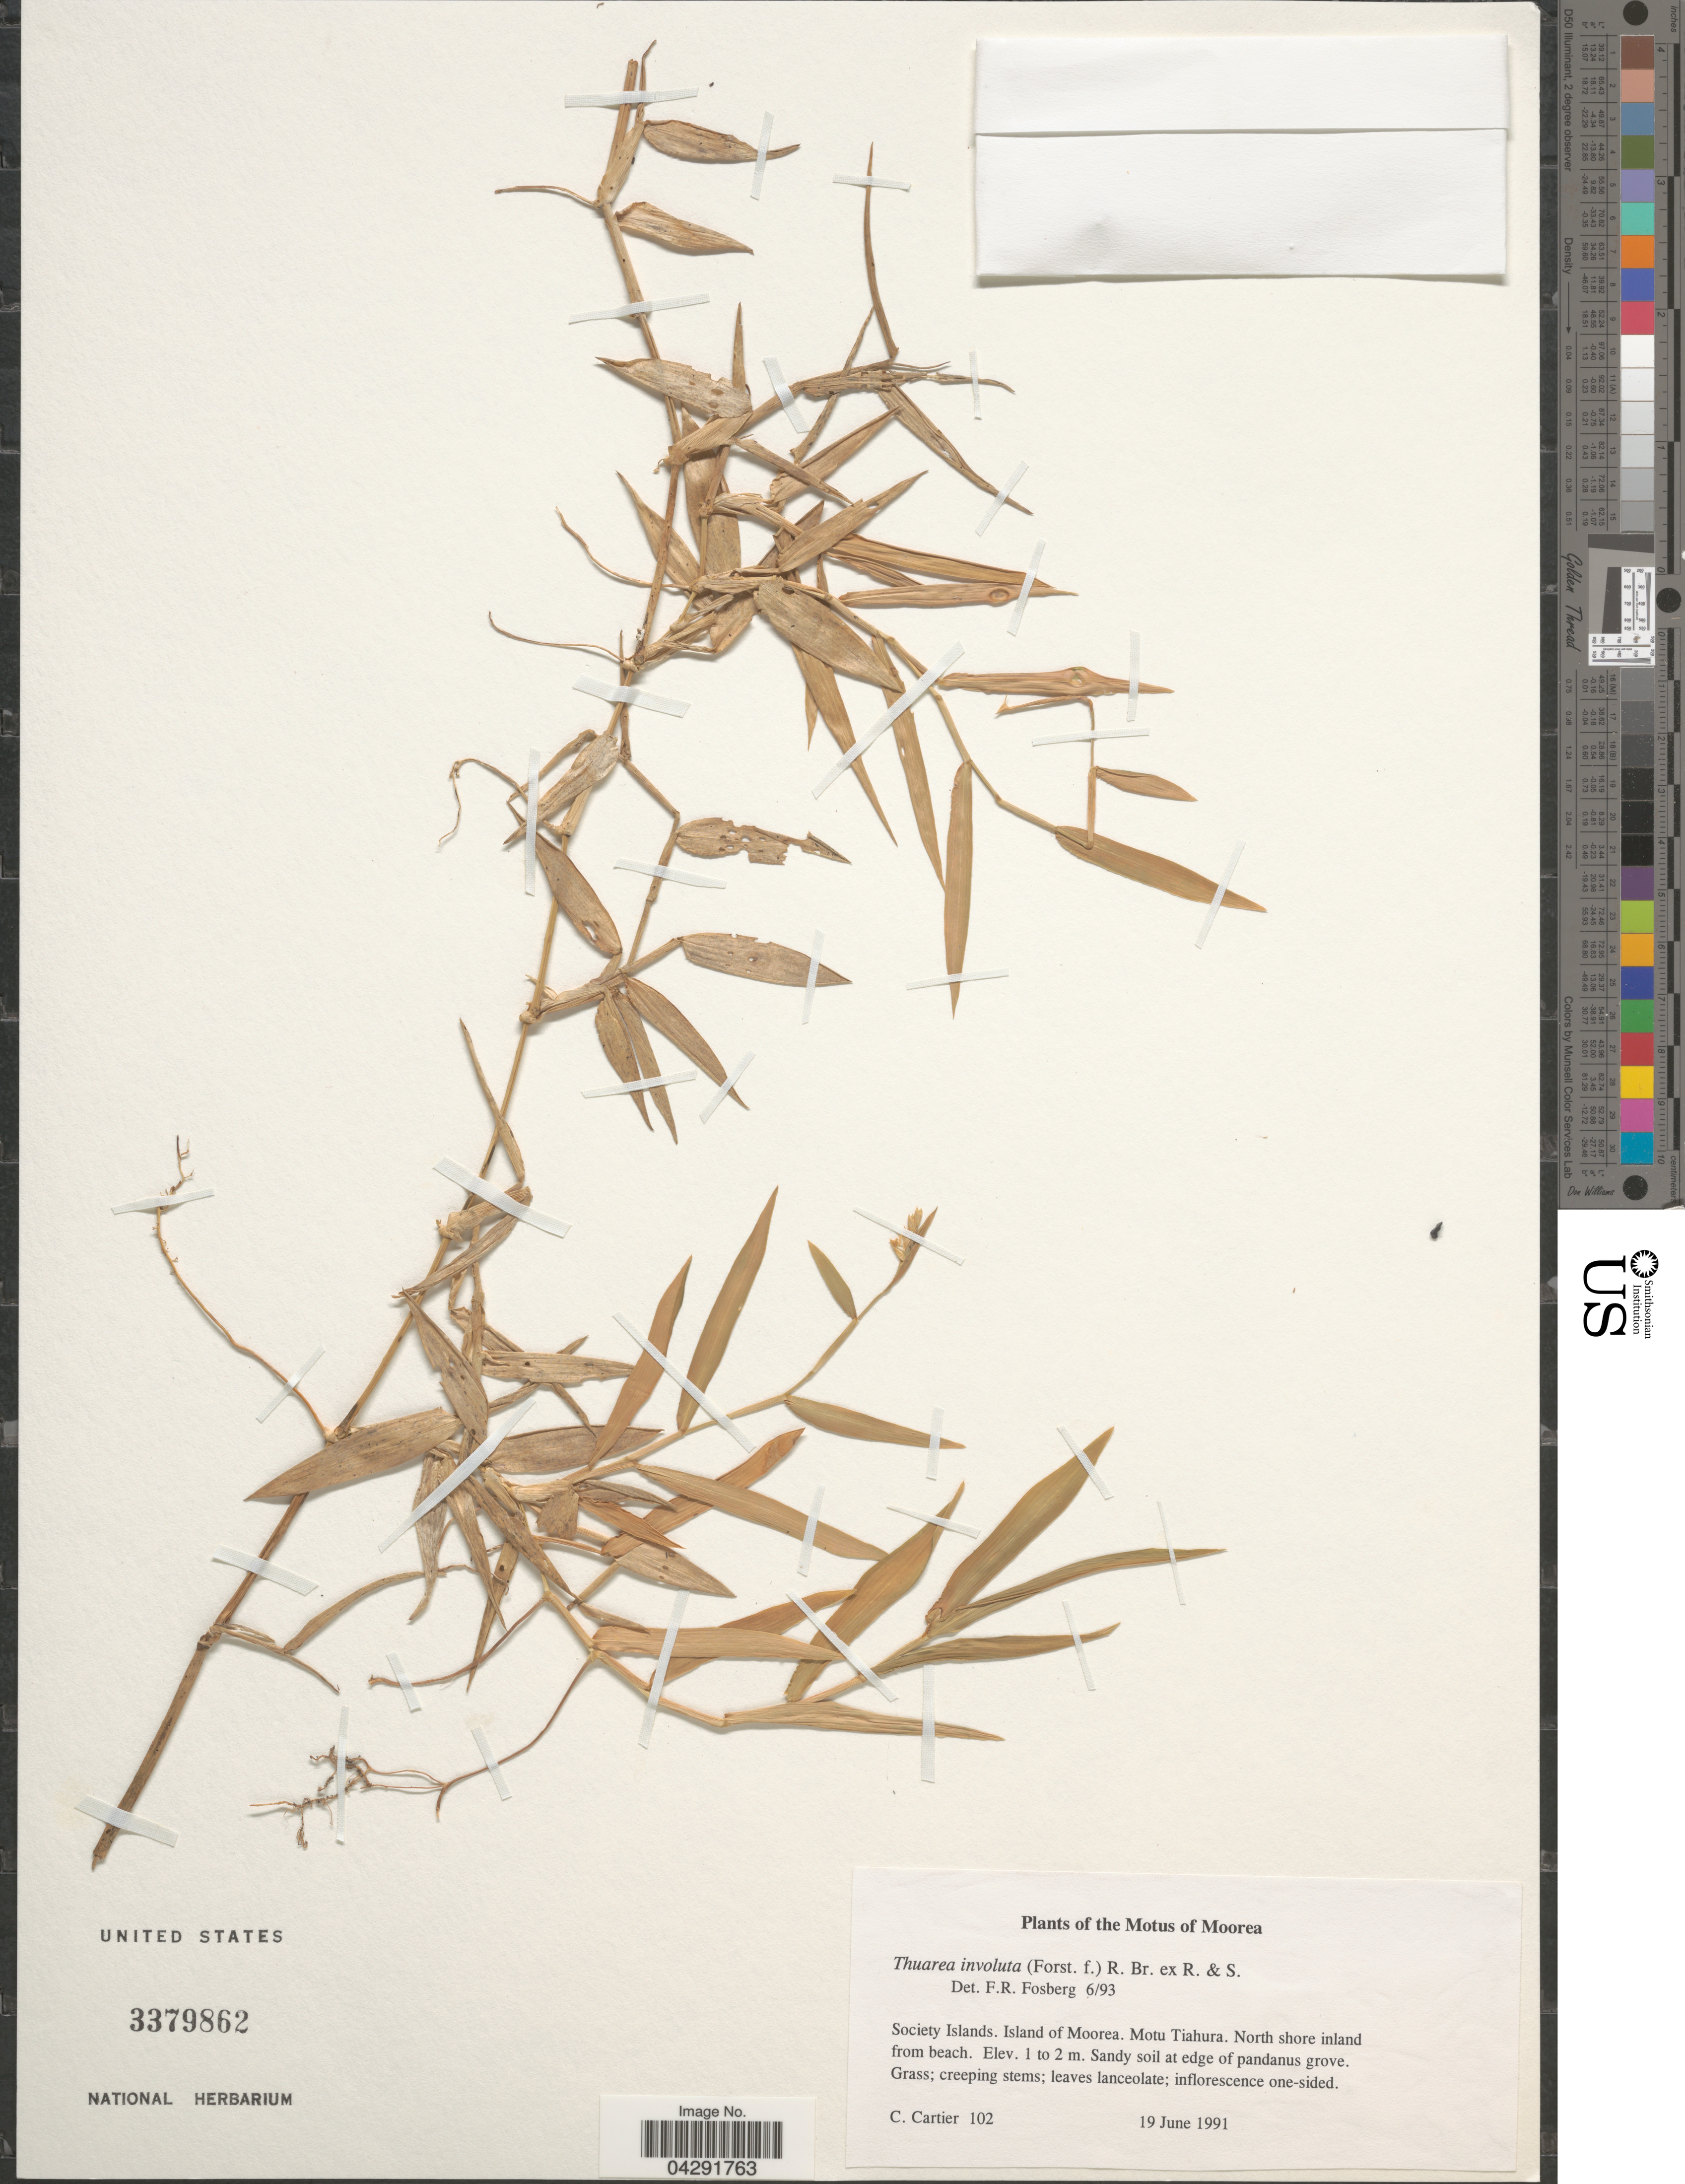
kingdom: Plantae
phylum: Tracheophyta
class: Liliopsida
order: Poales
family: Poaceae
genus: Thuarea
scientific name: Thuarea involuta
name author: (G. Forst.) R. Br. ex Sm.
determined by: Fosberg, F. R.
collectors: C. Cartier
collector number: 102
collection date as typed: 19 Jun 1991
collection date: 1991-06-19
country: French Polynesia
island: Moorea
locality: Motu Tiahura, North shore inland from beach,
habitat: Sandy soil at edge of pandanus grove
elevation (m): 1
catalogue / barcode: US 3379862